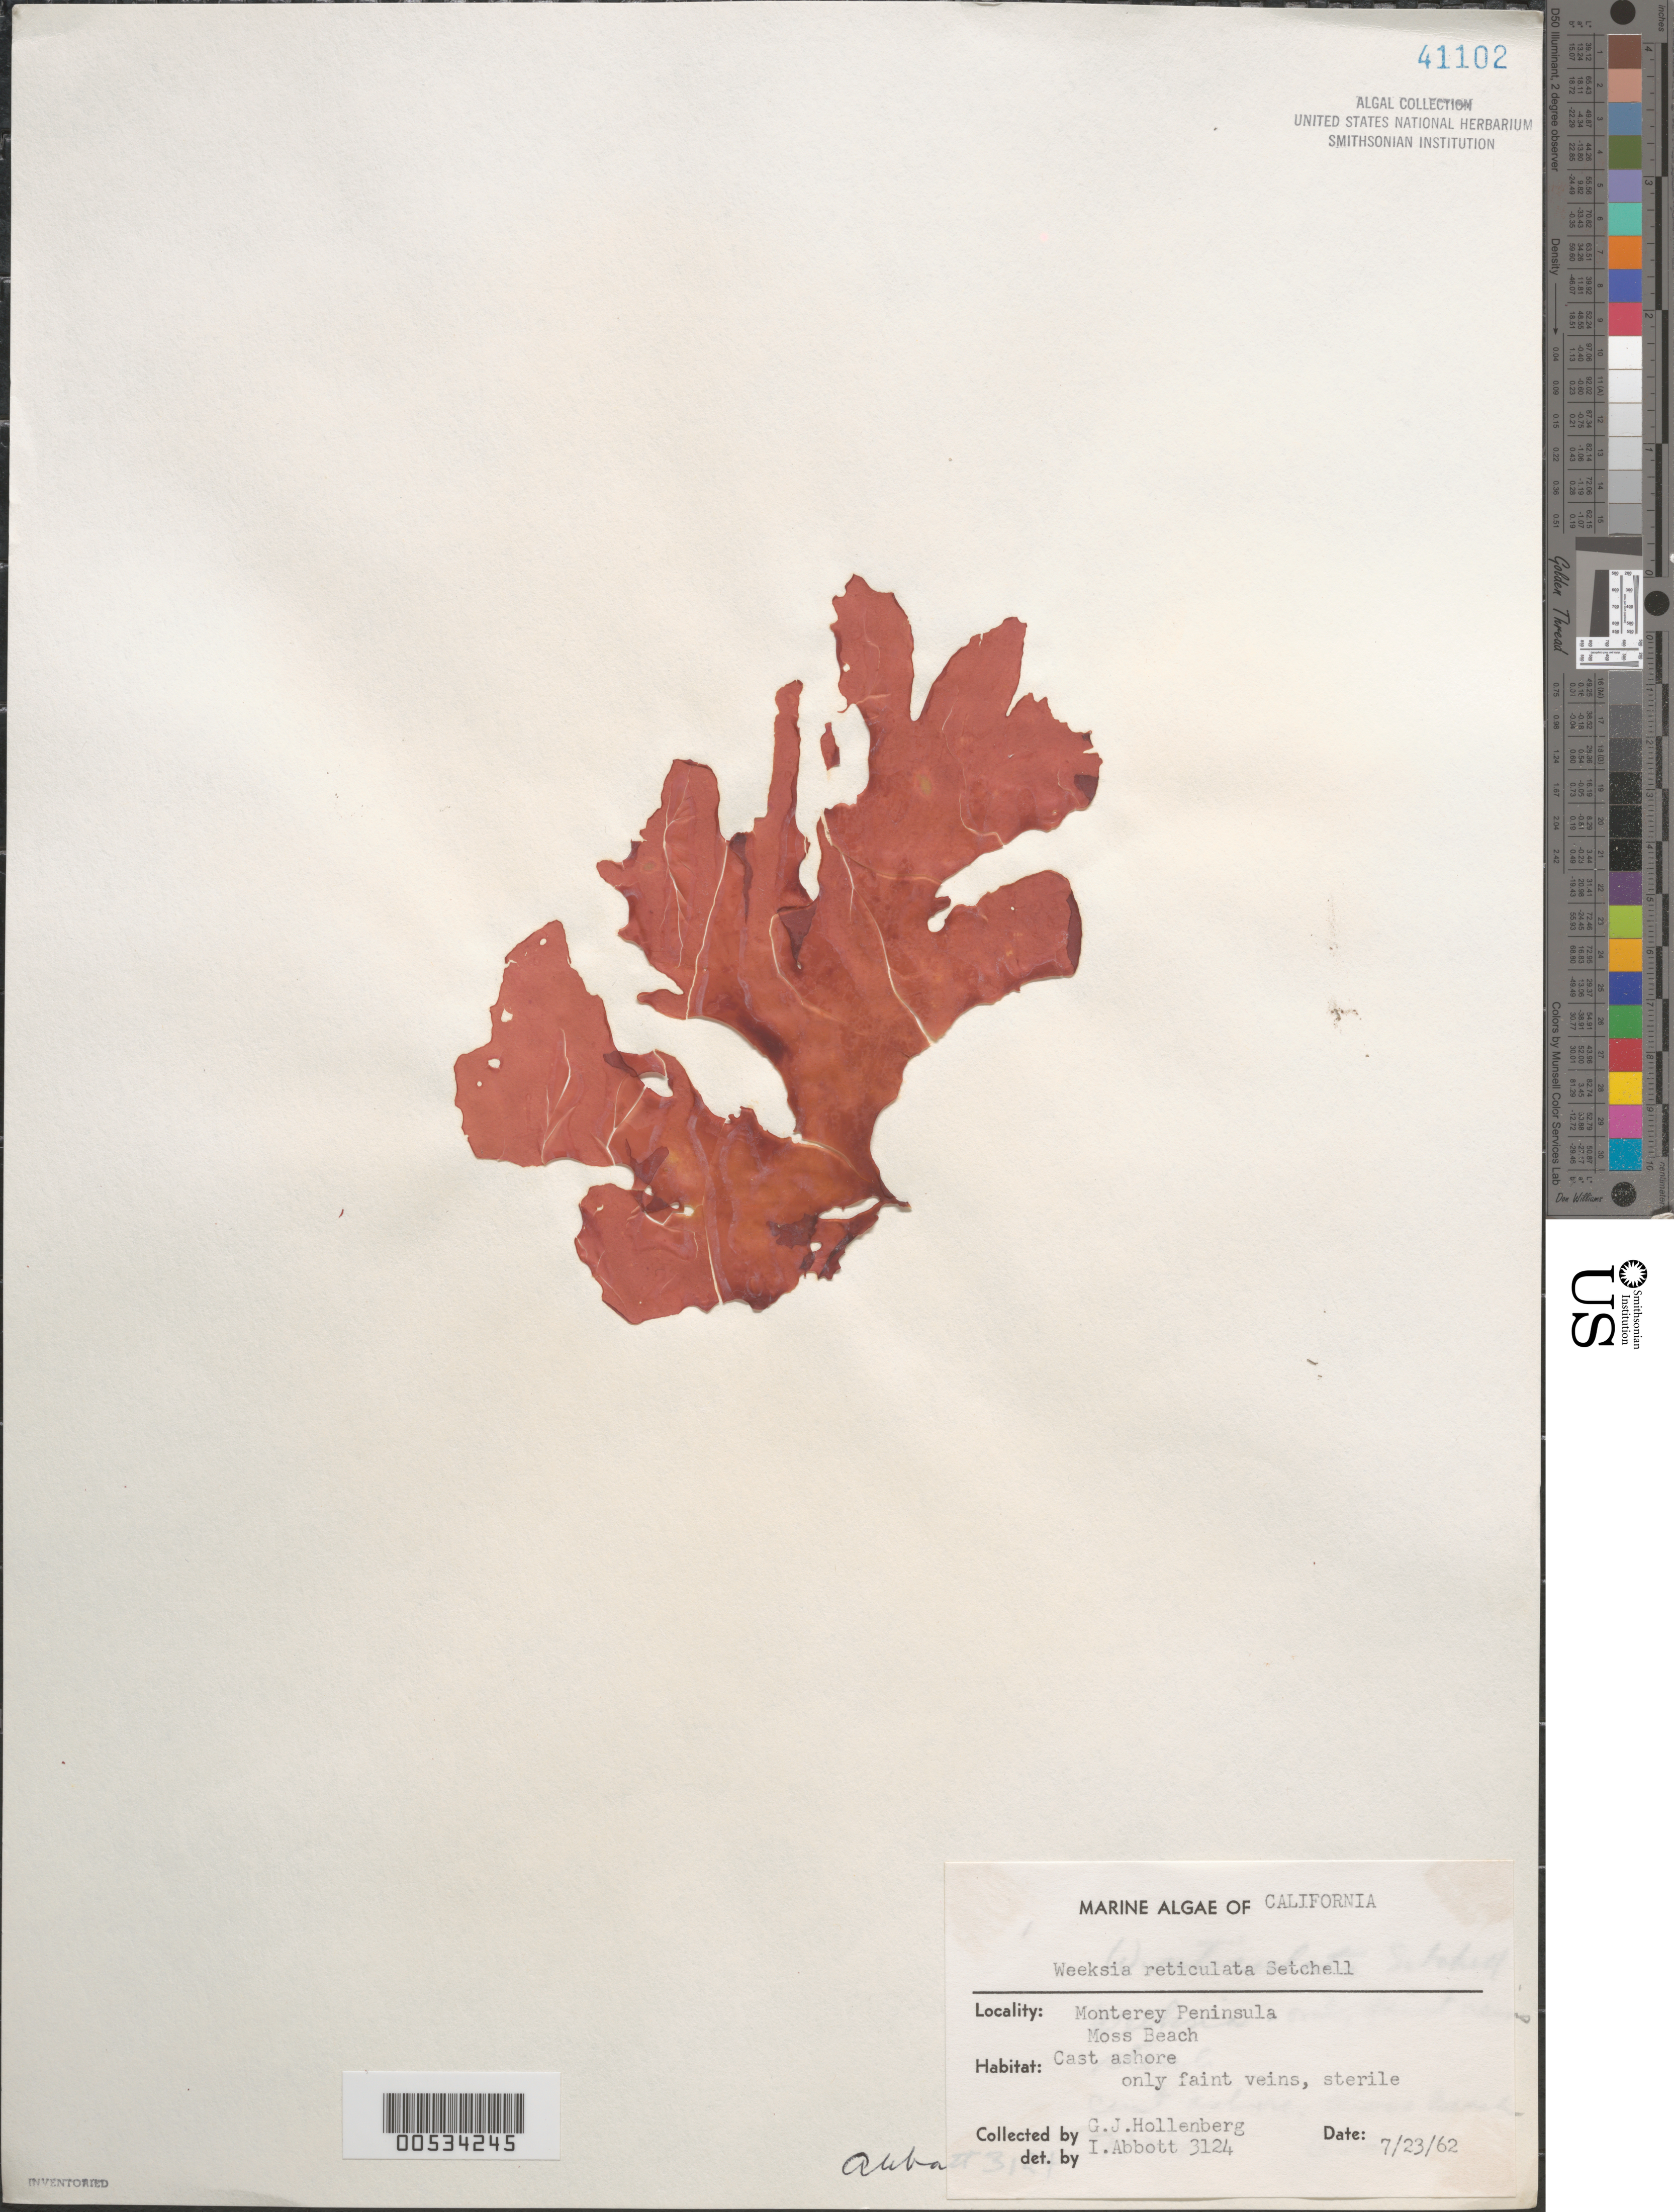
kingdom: Plantae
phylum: Rhodophyta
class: Florideophyceae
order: Gigartinales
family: Dumontiaceae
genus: Weeksia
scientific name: Weeksia reticulata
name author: Setch.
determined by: Abbott, Isabella A.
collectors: G. Hollenberg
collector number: IAA 3124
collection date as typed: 23 Jul 1962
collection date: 1962-07-23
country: United States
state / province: California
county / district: Monterey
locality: Moss Beach, Monterey Peninsula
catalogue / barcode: US 41102